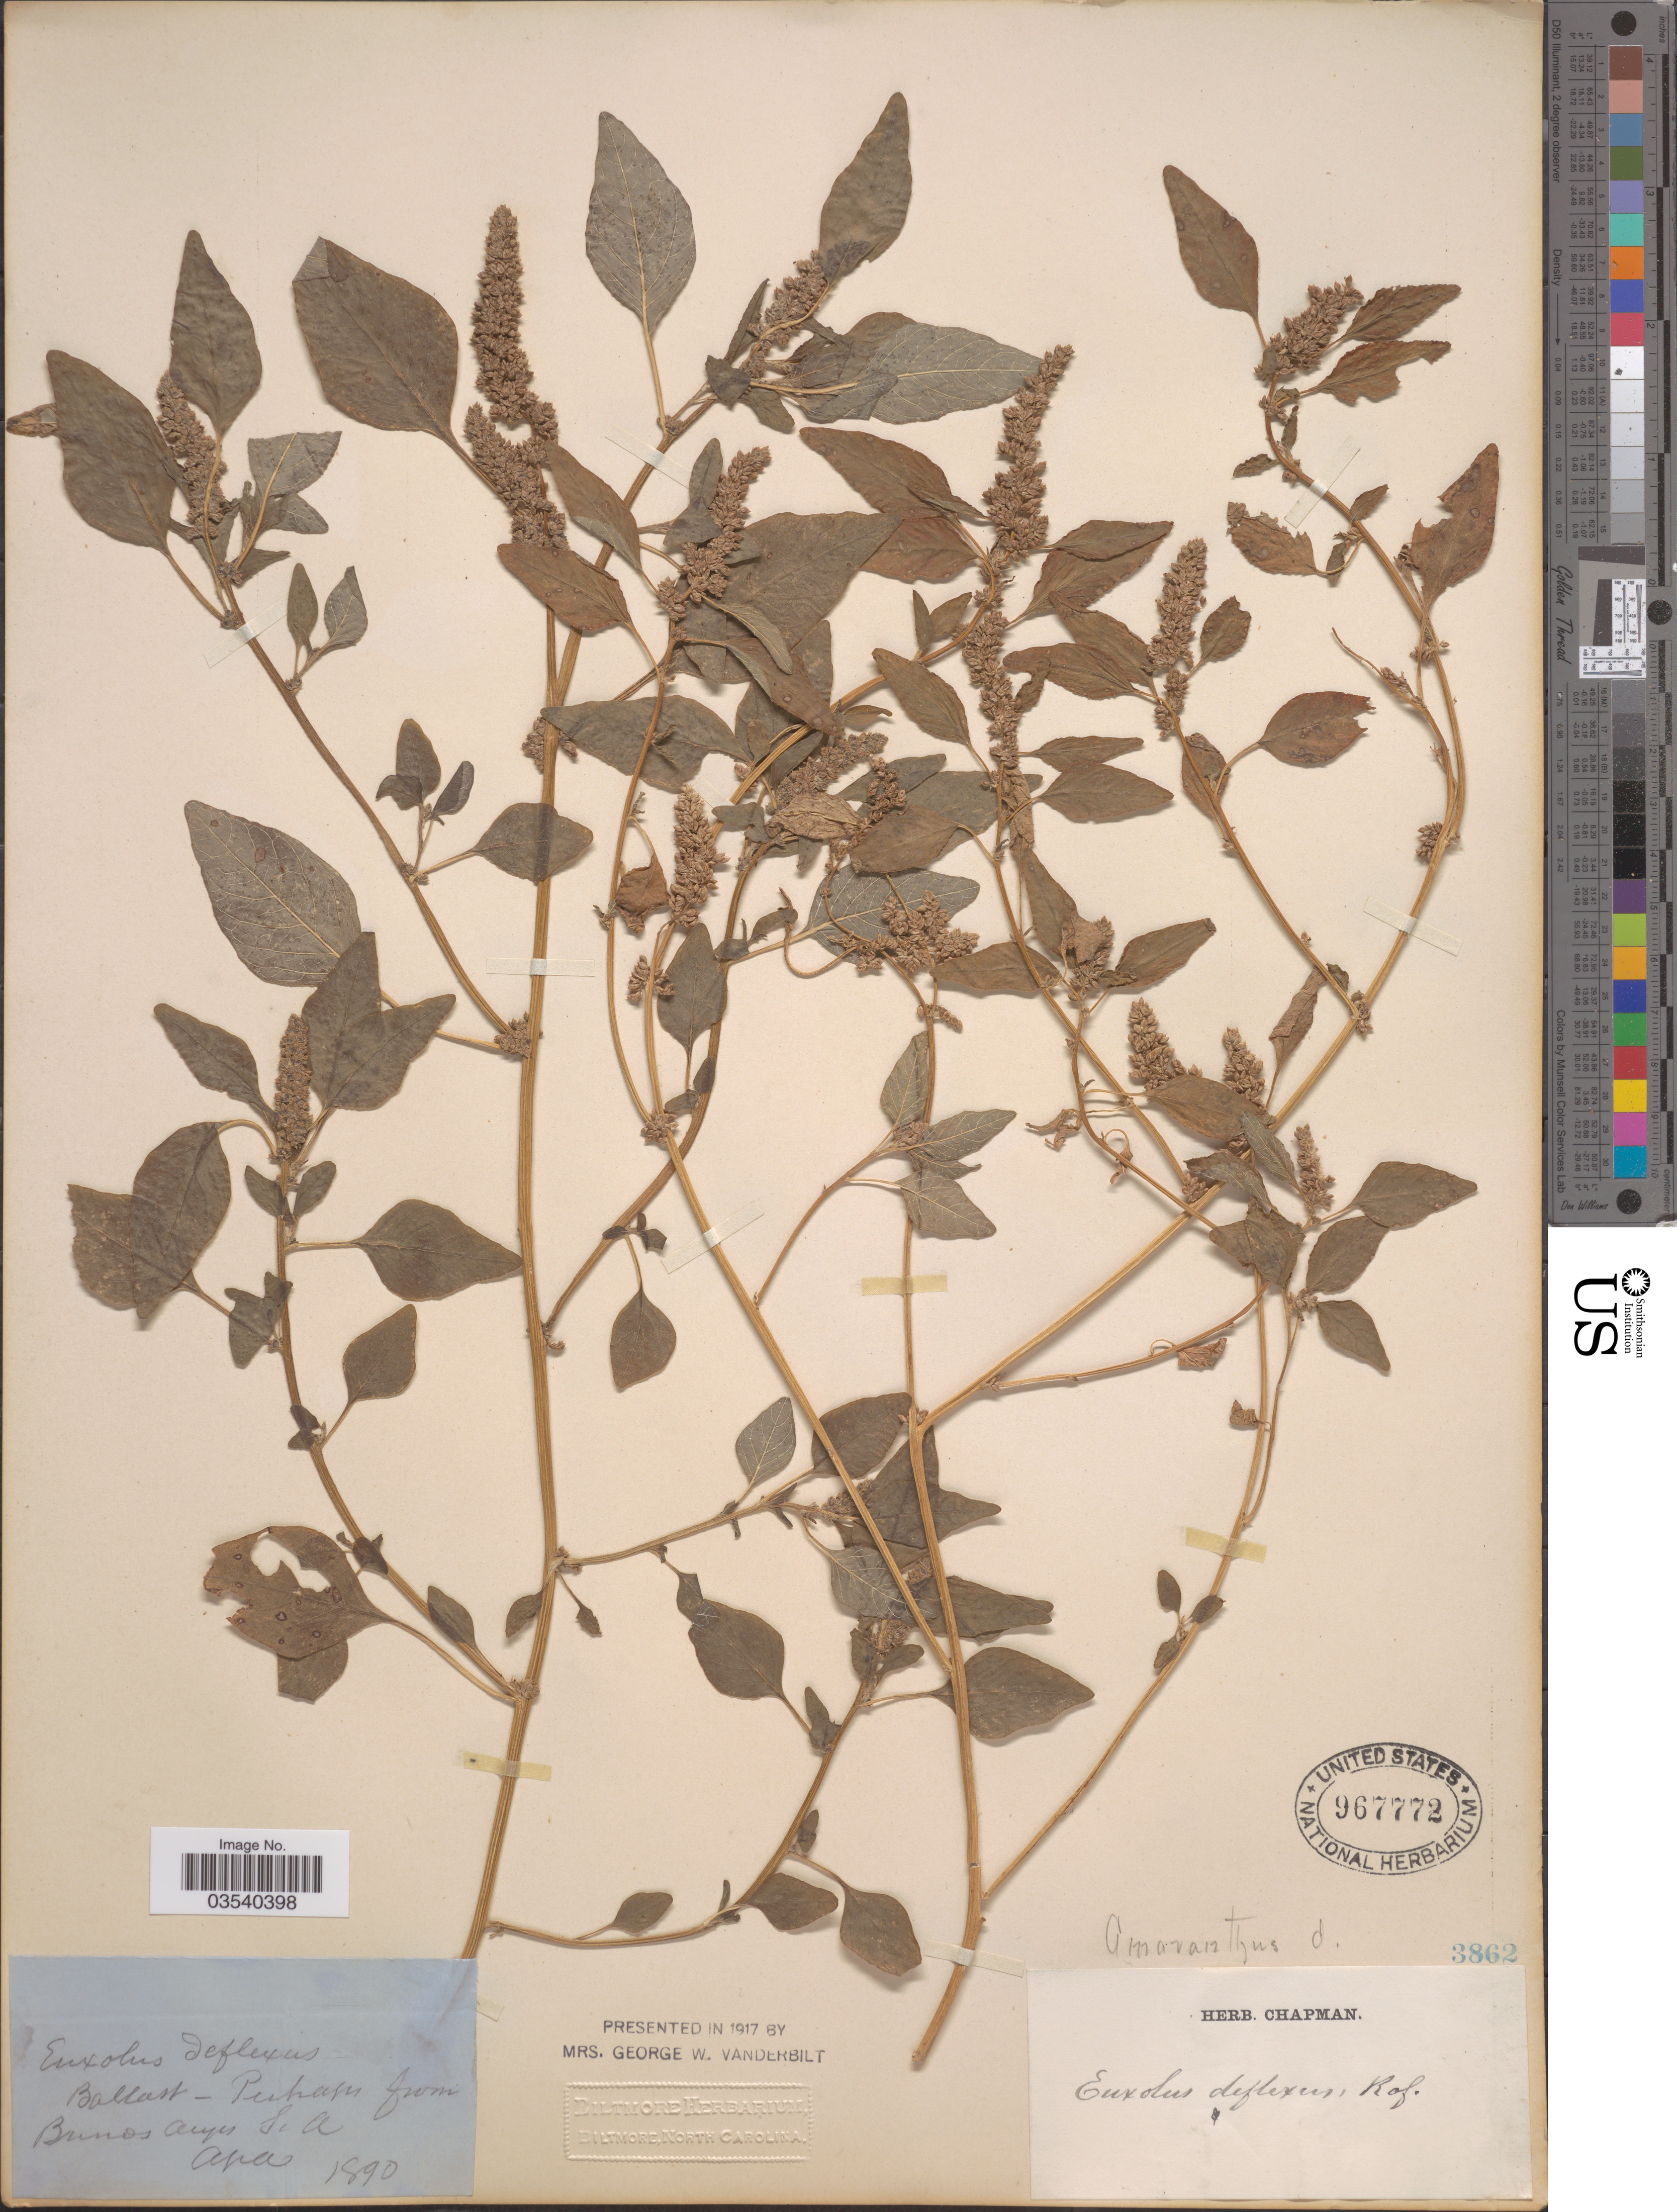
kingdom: Plantae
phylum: Tracheophyta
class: Magnoliopsida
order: Caryophyllales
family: Amaranthaceae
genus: Amaranthus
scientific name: Amaranthus deflexus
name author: L.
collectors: -. Apa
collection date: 1890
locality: Ballast - Perhaps from Bunos Aires S.A.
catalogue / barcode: US 967772